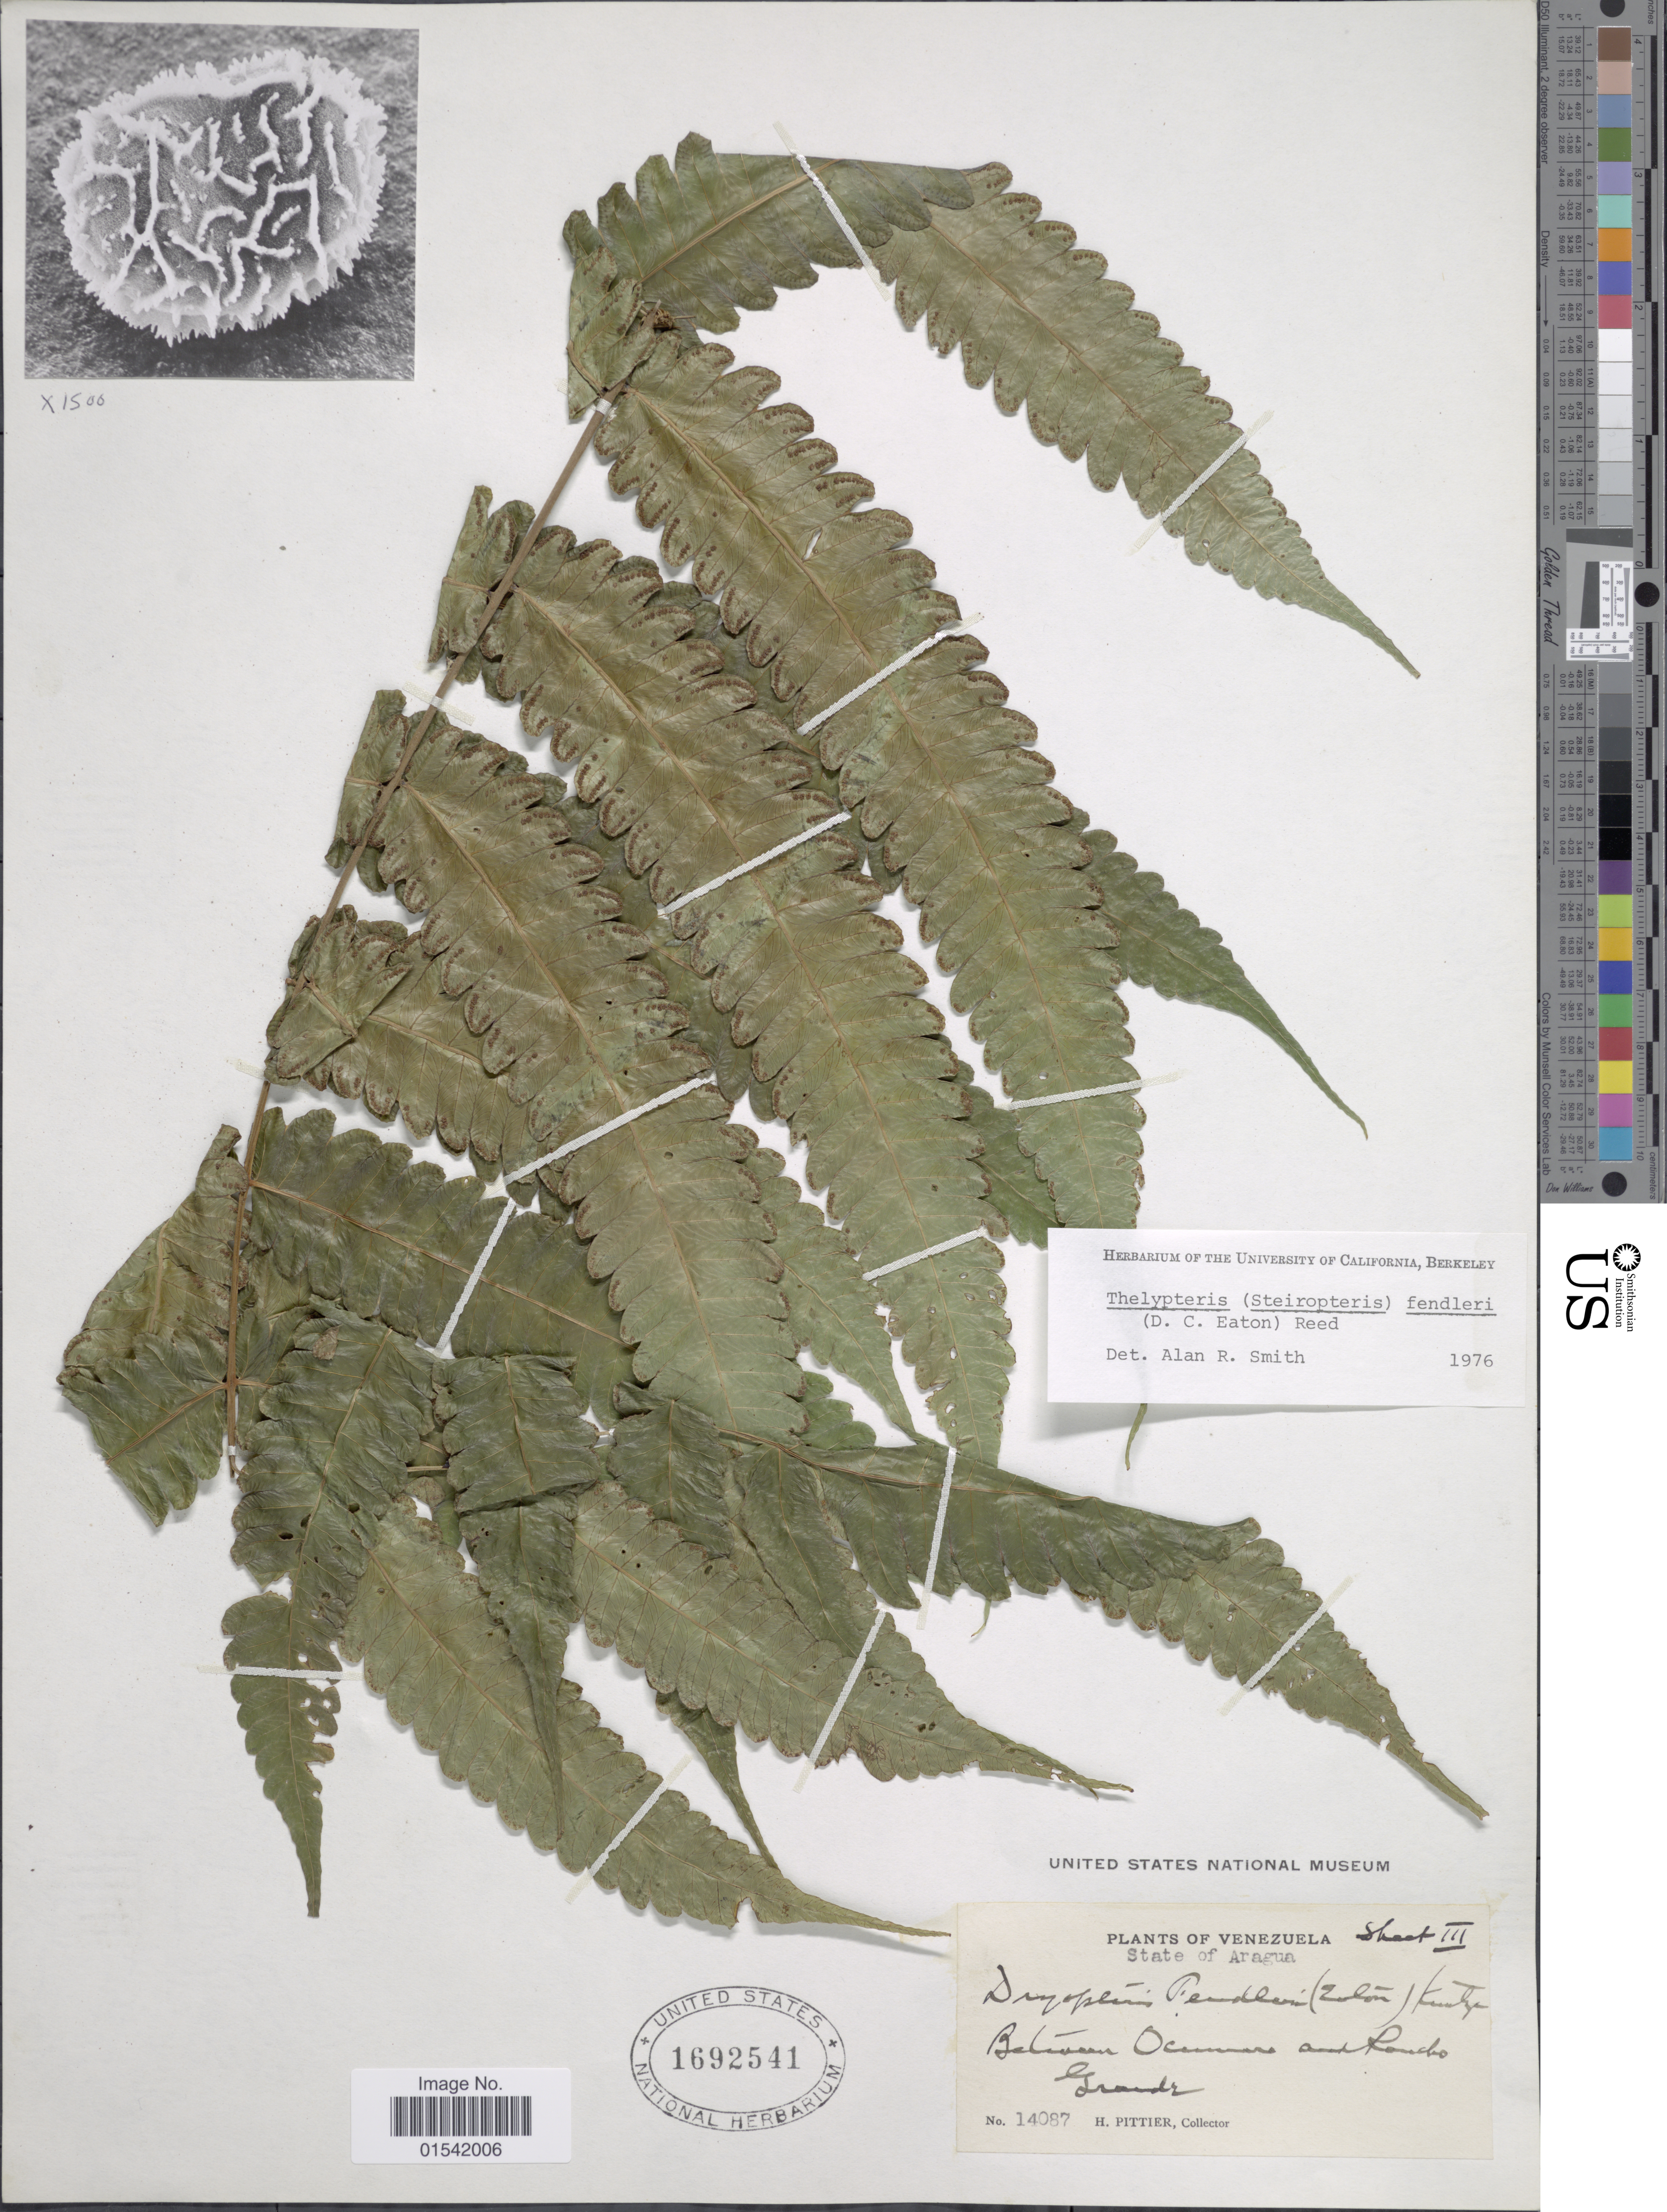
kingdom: Plantae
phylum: Tracheophyta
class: Polypodiopsida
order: Polypodiales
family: Thelypteridaceae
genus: Steiropteris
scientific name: Steiropteris fendleri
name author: (D.C. Eaton) Pic. Serm.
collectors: H. F. Pittier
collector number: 14087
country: Venezuela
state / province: Aragua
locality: Between Ocumare and Rancho Grande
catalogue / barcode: US 1692541